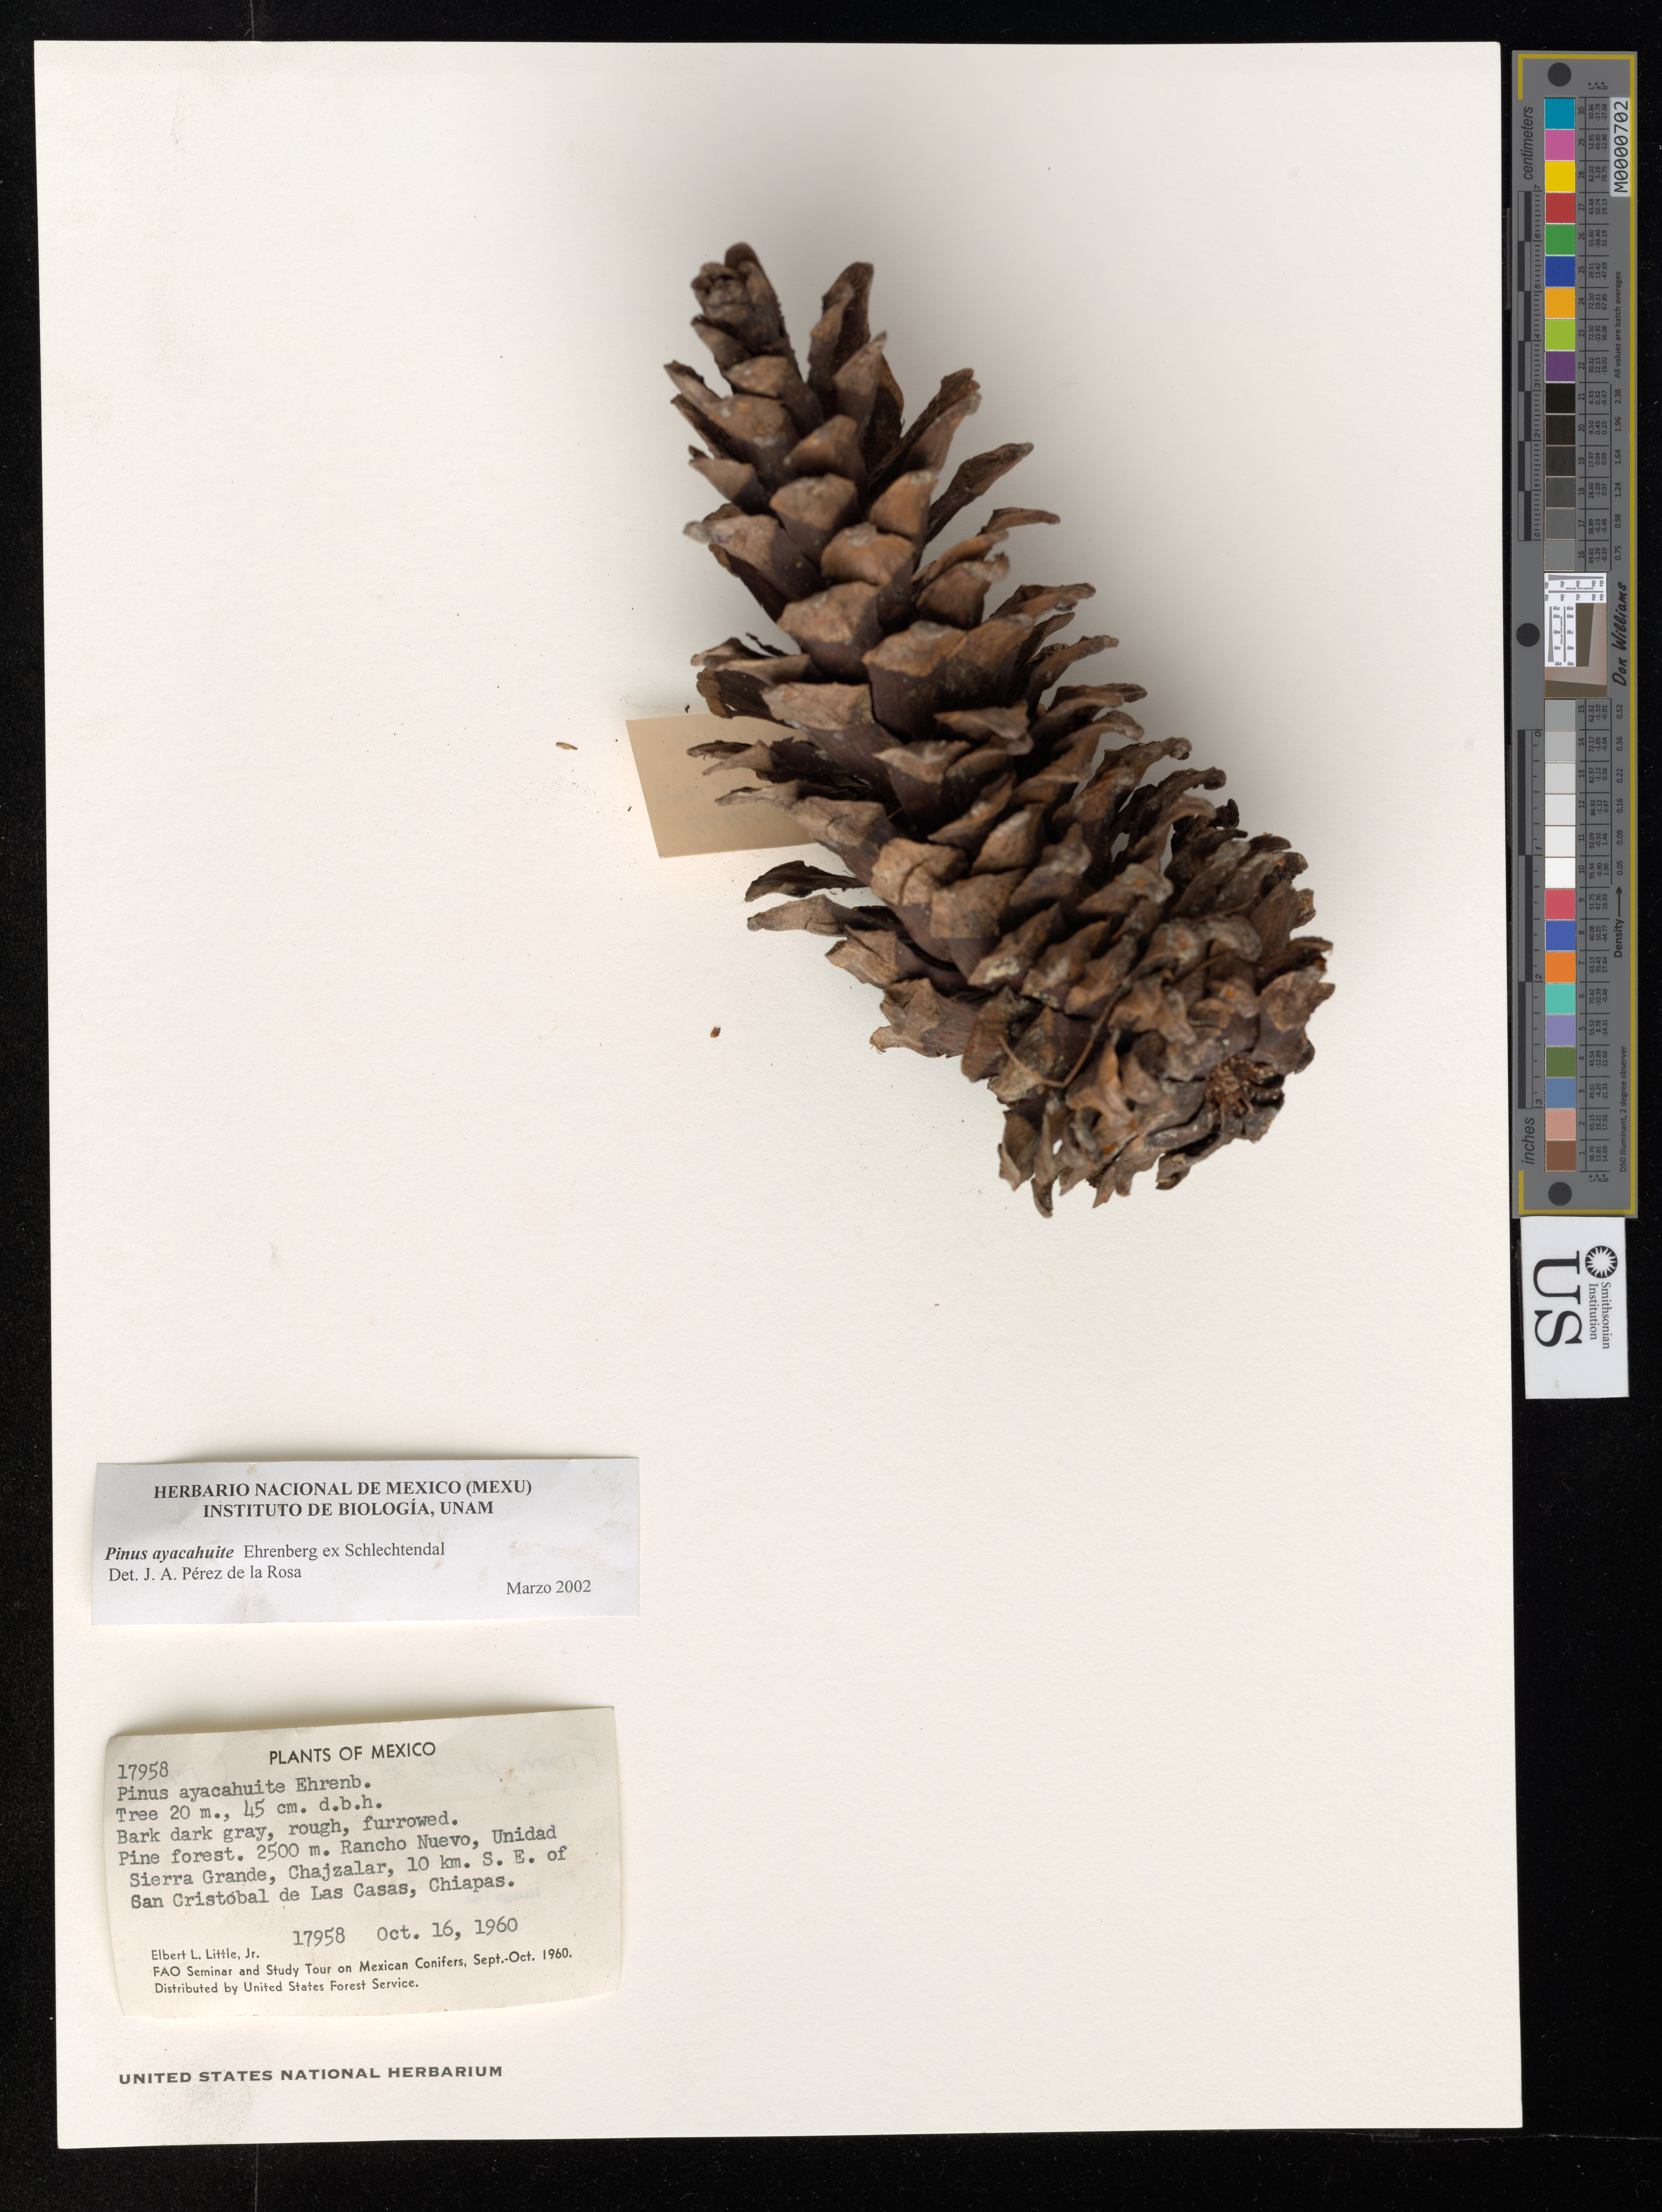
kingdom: Plantae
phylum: Tracheophyta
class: Pinopsida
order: Pinales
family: Pinaceae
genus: Pinus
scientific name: Pinus ayacahuite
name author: Ehrenb. ex Schltdl.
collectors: E. L. Little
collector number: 17958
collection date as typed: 16 Oct 1960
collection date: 1960-10-16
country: Mexico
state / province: Chiapas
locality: Rancho Nuevo, Unidad Sierra Grande, Chajzalar, 10 km. SE of San Cristóbal de las Casas.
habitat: Pine forest.